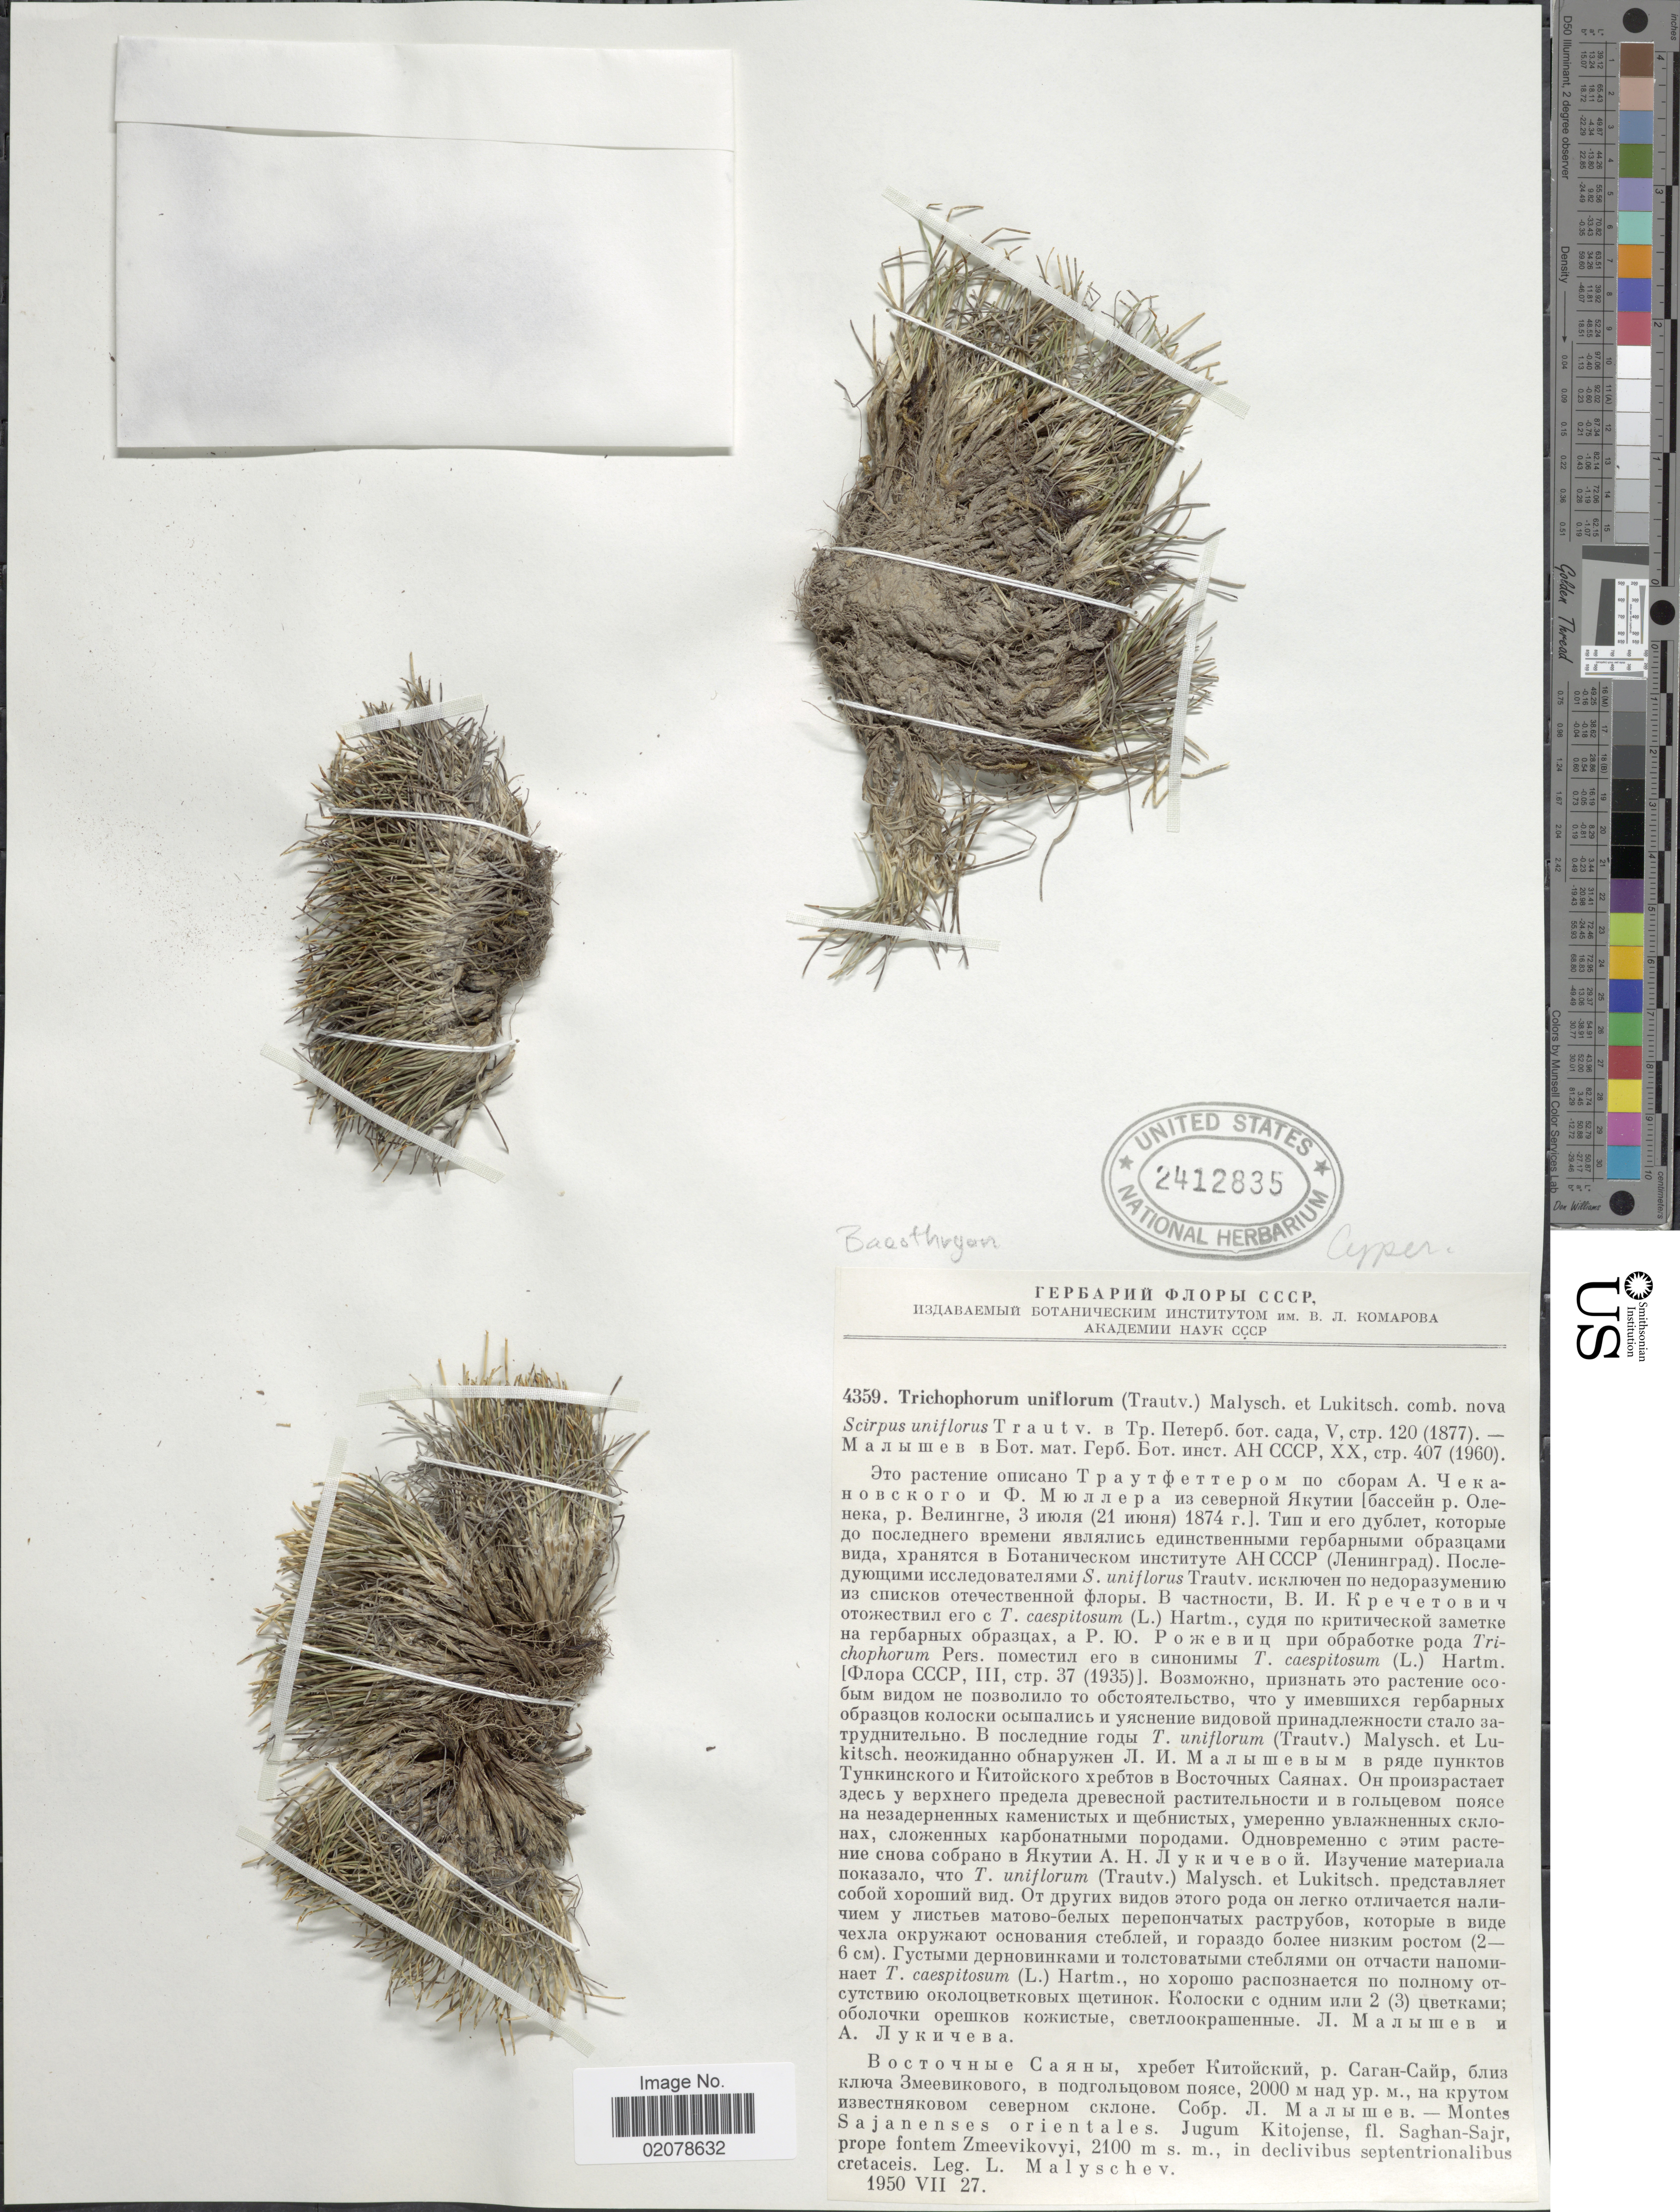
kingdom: Plantae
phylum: Tracheophyta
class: Liliopsida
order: Poales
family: Cyperaceae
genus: Trichophorum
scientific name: Trichophorum uniflorum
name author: (Trautv.) Karav.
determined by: Strong, Mark T., (BOT), Smithsonian Institution - National Museum of Natural History (UNITED STATES)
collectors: L. Malyschev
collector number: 4359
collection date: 1950-07-27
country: Russian Federation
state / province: Buryatia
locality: Montes Sajanenses orientales. Jugum Kitojense, fl. Saghan-Sajr, prope fontem Zmeevikovyi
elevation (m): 2100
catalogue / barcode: US 2412835